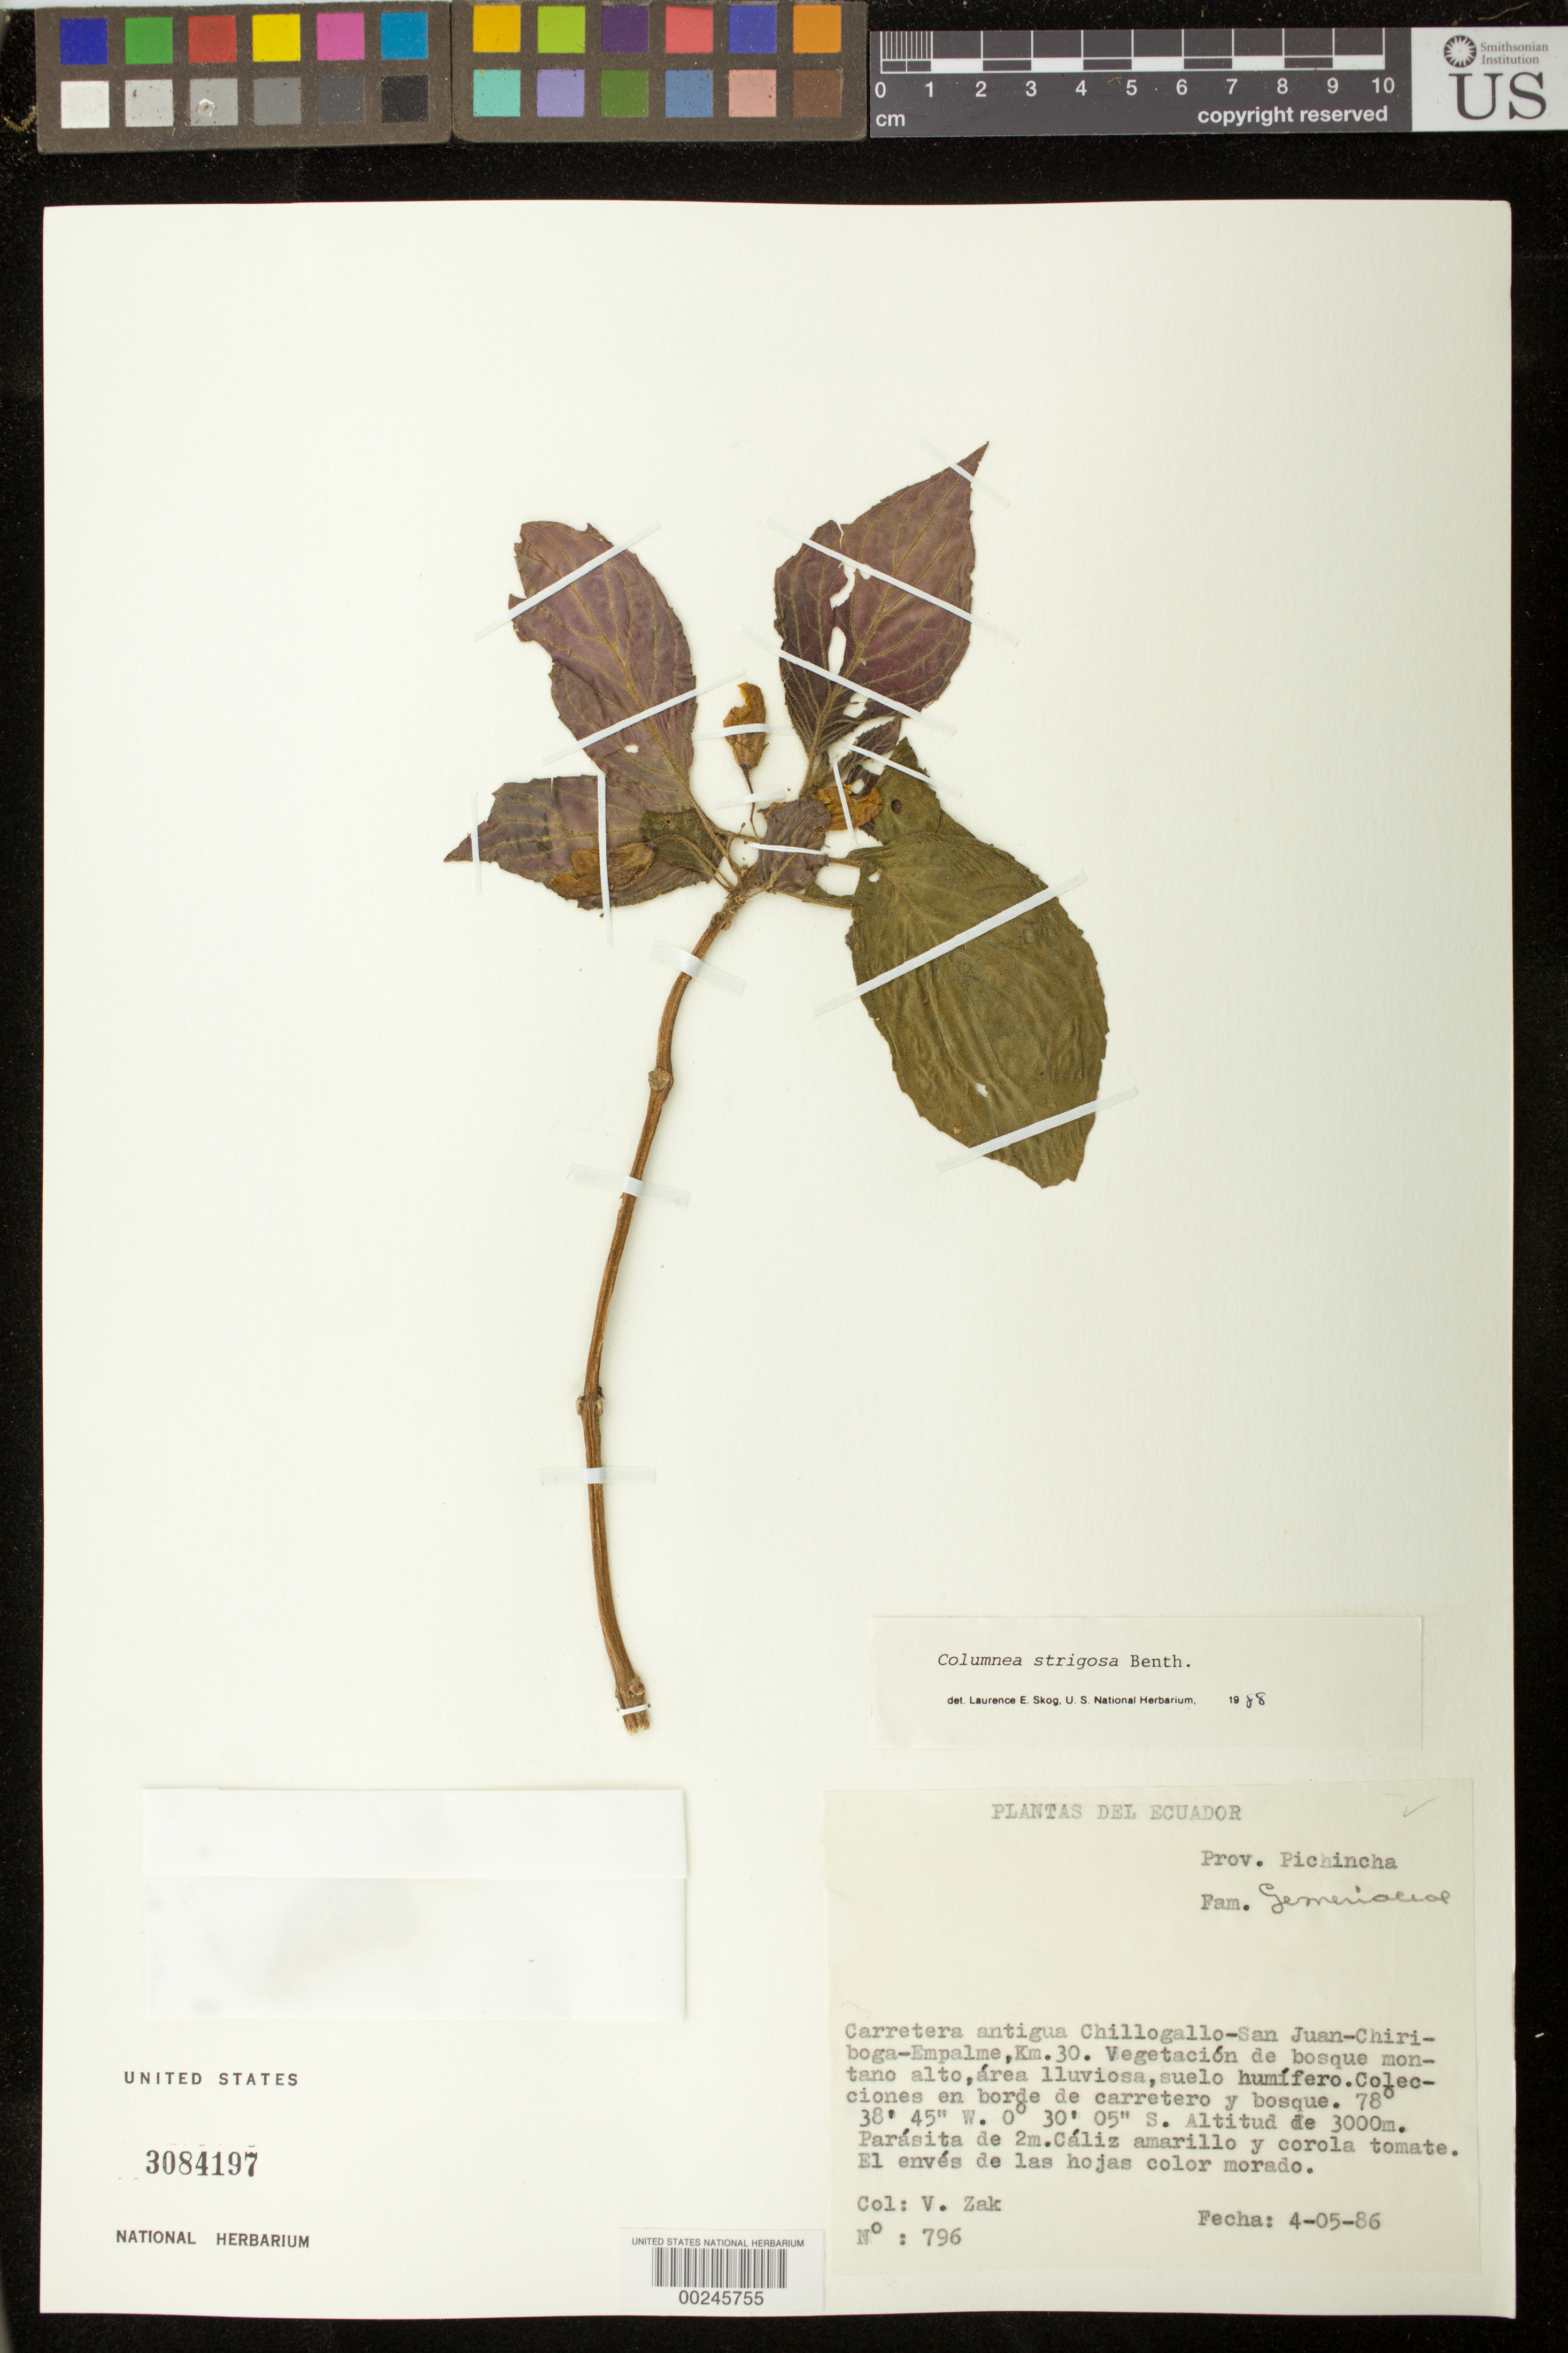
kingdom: Plantae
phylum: Tracheophyta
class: Magnoliopsida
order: Lamiales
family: Gesneriaceae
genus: Columnea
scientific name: Columnea strigosa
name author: Benth.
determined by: Clark, J. L., (SEL), The Marie Selby Botanical Garden (UNITED STATES)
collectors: V. Zak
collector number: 796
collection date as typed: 04 May 1986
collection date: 1986-05-04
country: Ecuador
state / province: Pichincha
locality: Carretera antigua Chillogallo-San Juan-Chiriboga-Empalme, km 30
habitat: Vegetación de bosque montano alto, área lluviosa, suelo humífero; colecciones en borde de carretera y bosque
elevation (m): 3000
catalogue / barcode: US 3084197